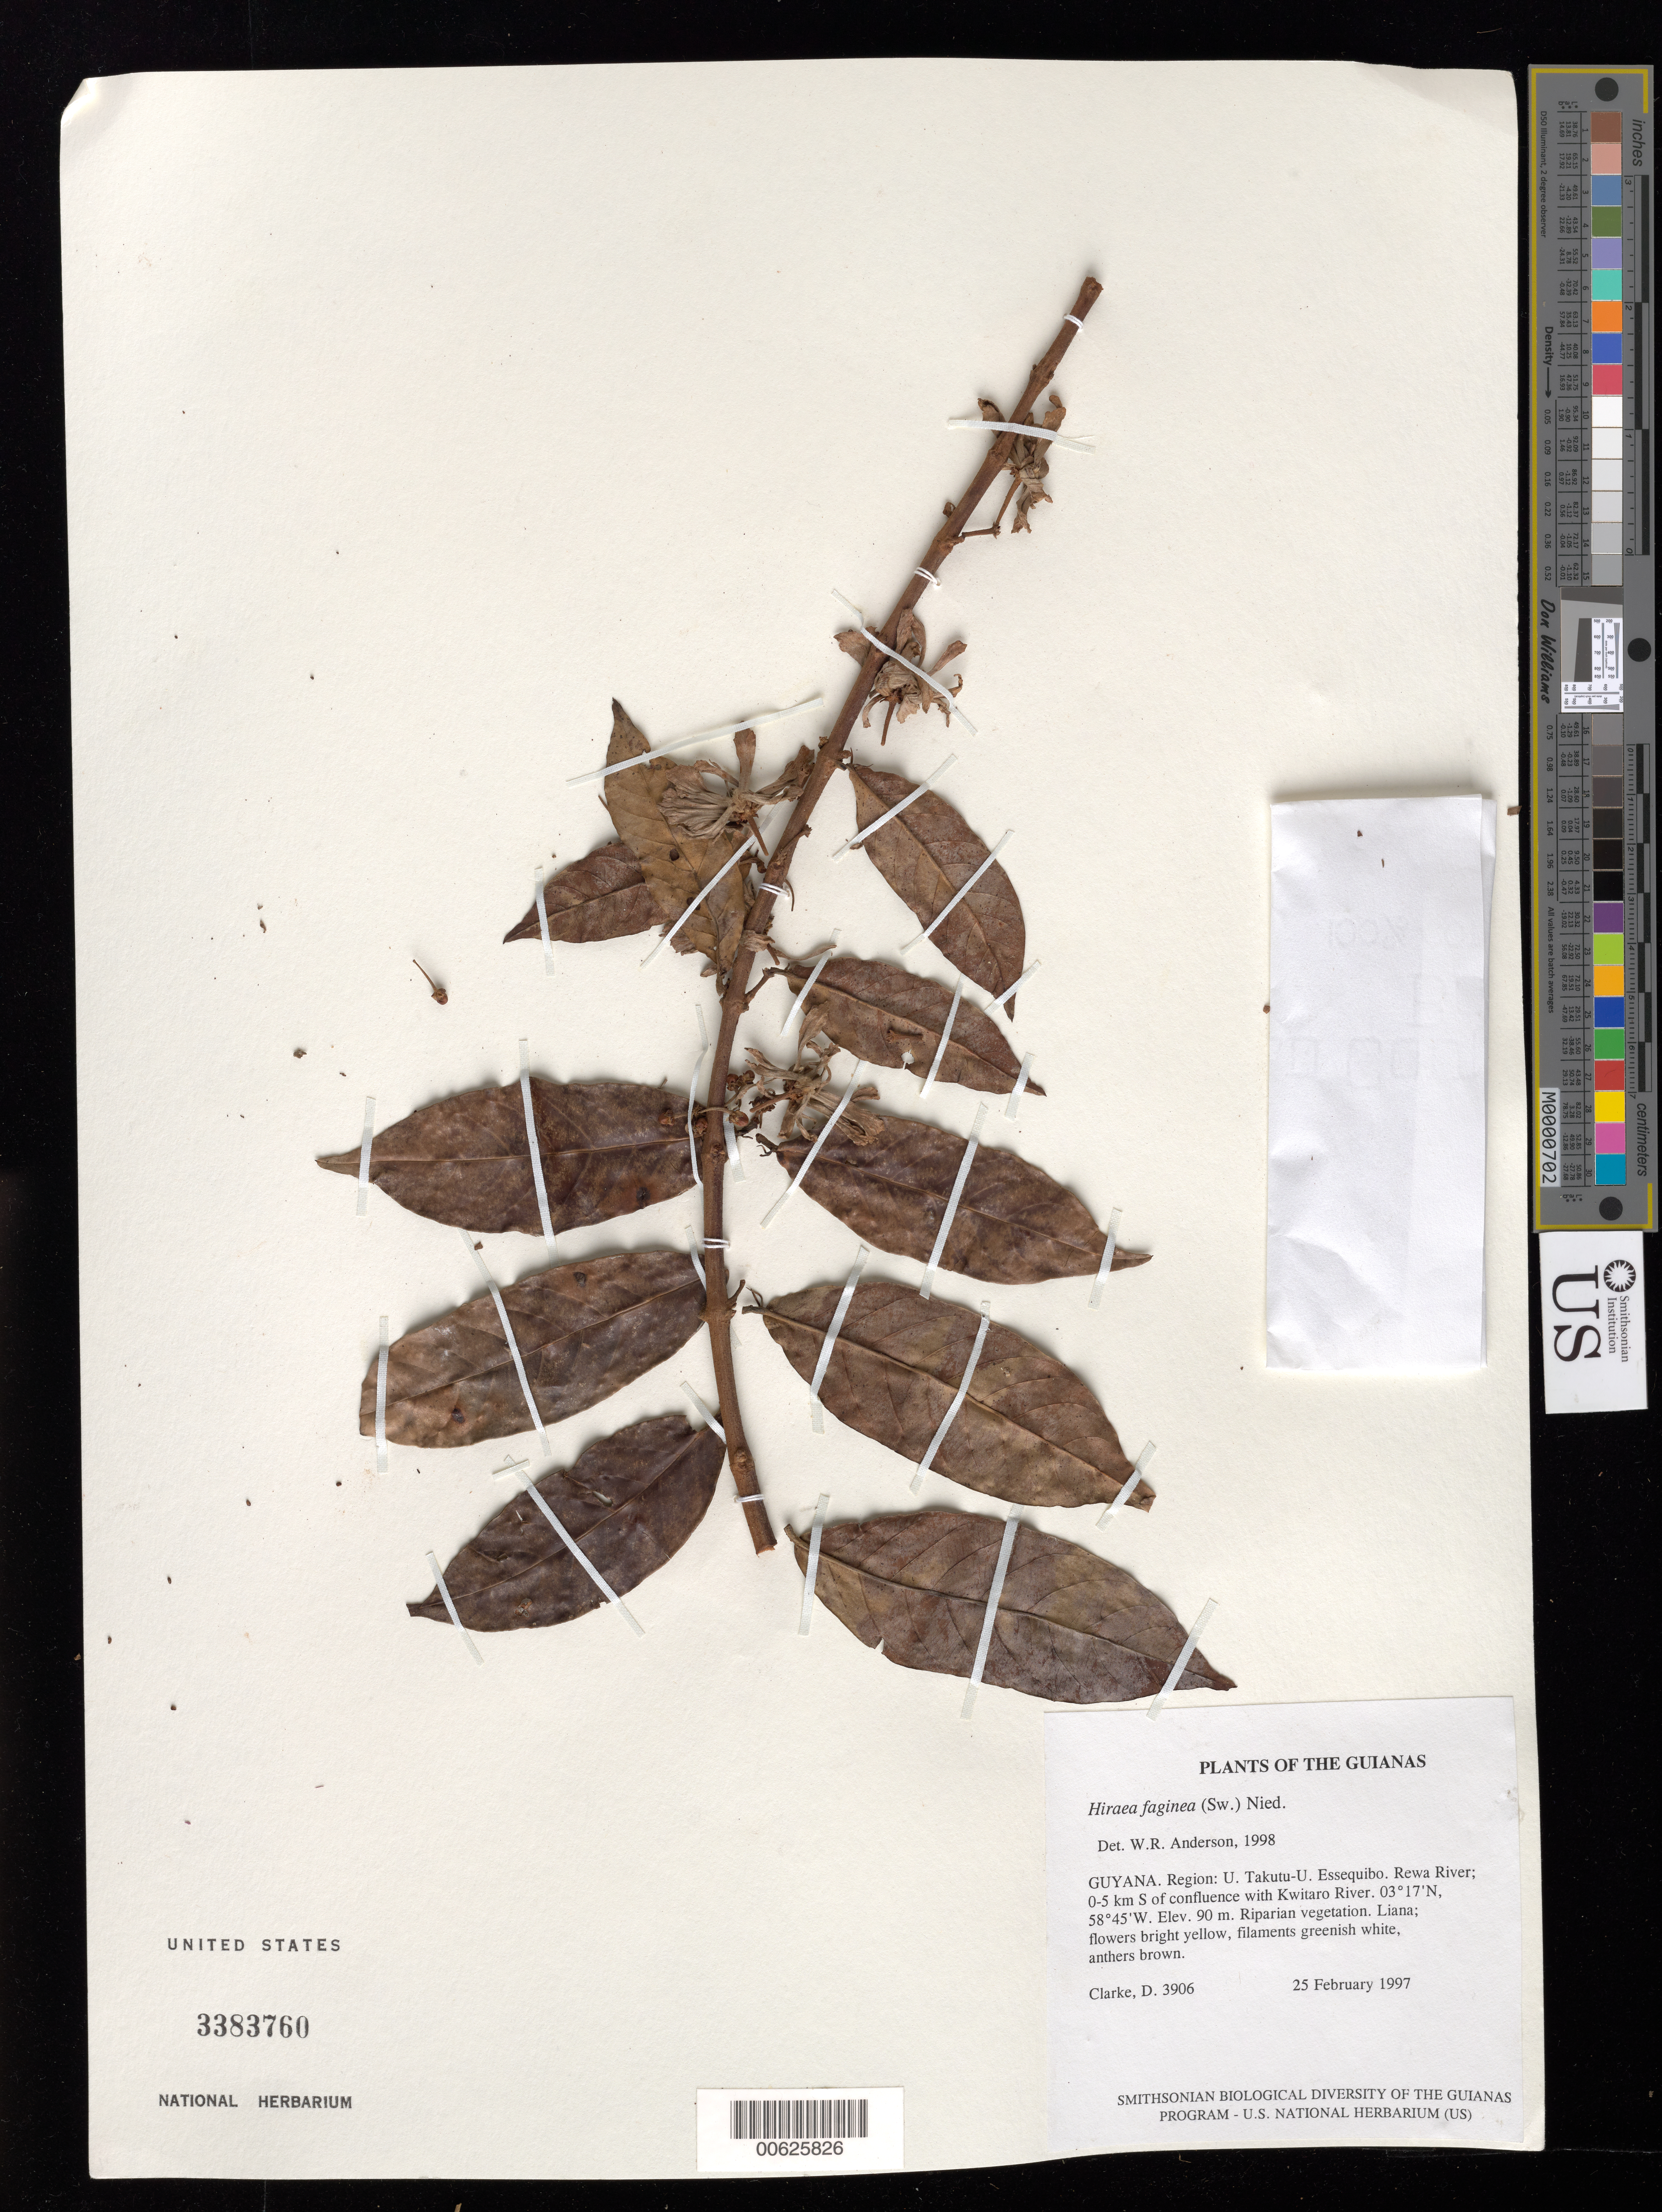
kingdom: Plantae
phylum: Tracheophyta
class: Magnoliopsida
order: Malpighiales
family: Malpighiaceae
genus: Hiraea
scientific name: Hiraea faginea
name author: (Sw.) Nied.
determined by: Anderson, W. R., (MICH), University of Michigan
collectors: H. D. Clarke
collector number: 3906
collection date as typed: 25 February 1997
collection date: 1997-02-25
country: Guyana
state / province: U. Takutu-U. Essequibo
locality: Rewa River; 0-5 km S of confluence with Kwitaro River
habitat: Riparian vegetation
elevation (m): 90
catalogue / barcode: US 3383760